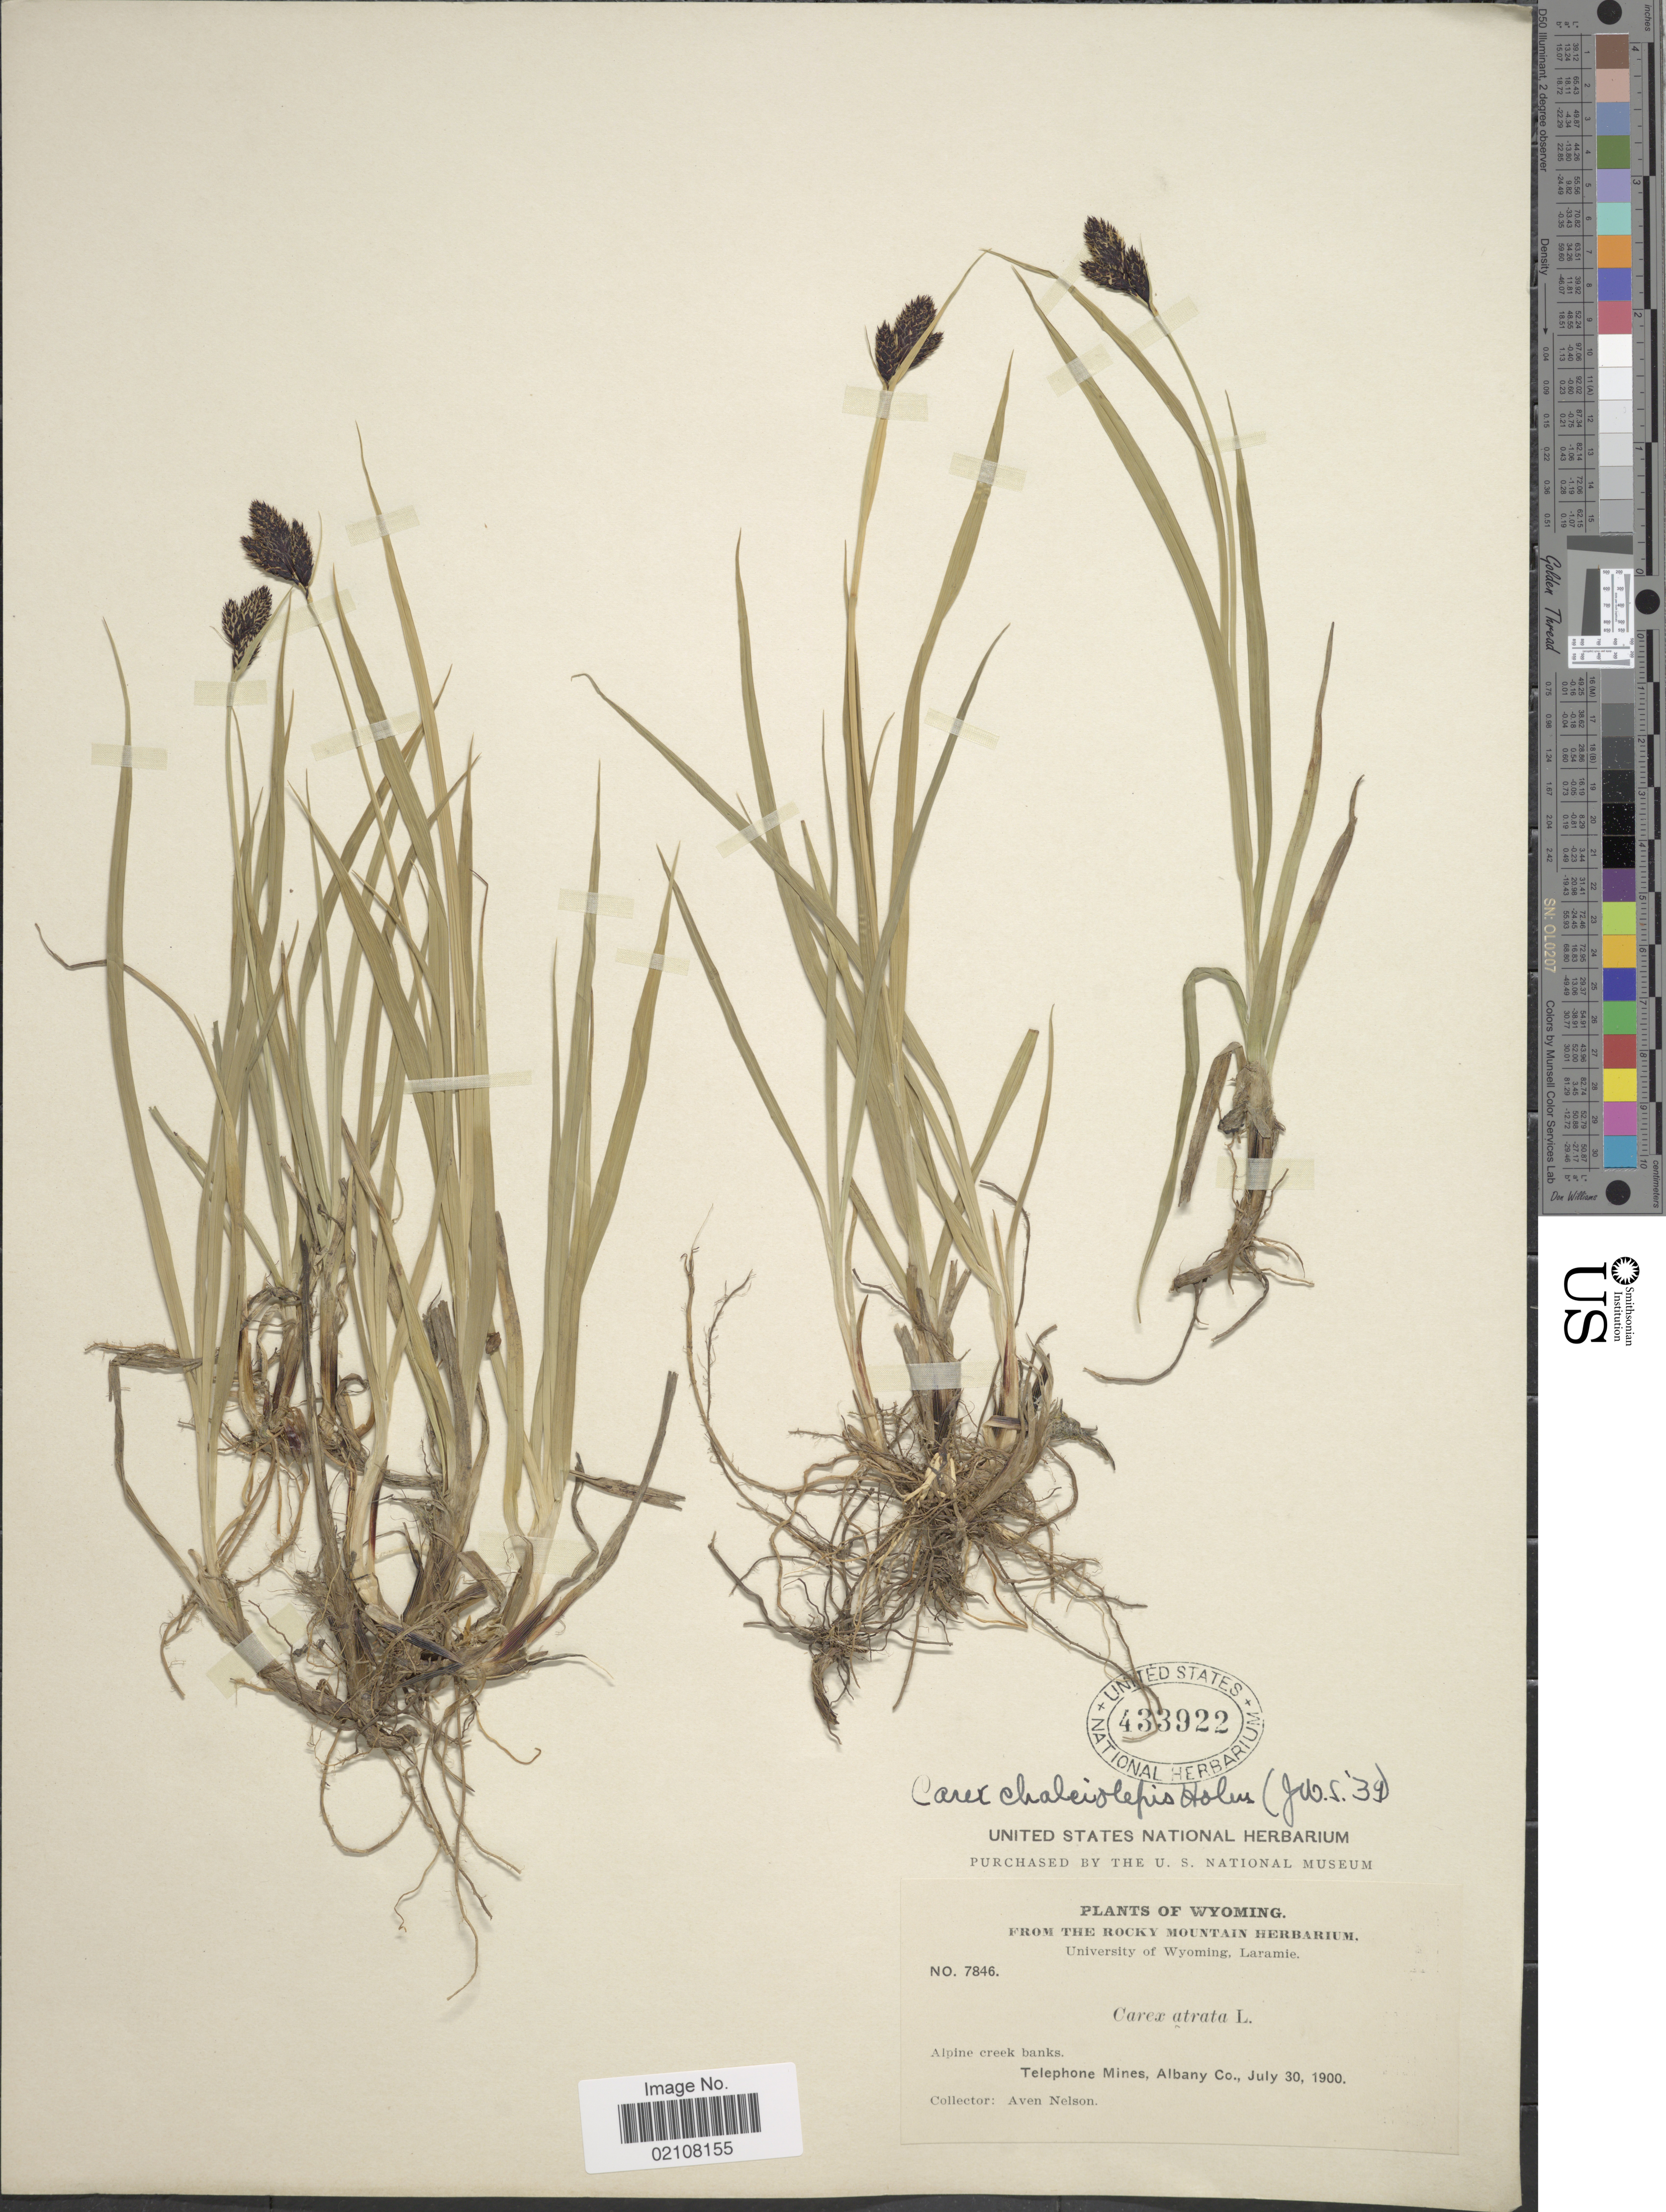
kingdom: Plantae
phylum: Tracheophyta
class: Liliopsida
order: Poales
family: Cyperaceae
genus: Carex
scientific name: Carex chalciolepis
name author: Holm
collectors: A. Nelson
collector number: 7846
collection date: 1900-07-30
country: United States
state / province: Wyoming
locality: Alpine creek banks, Telephone Mines, Albany Co.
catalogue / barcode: US 433922